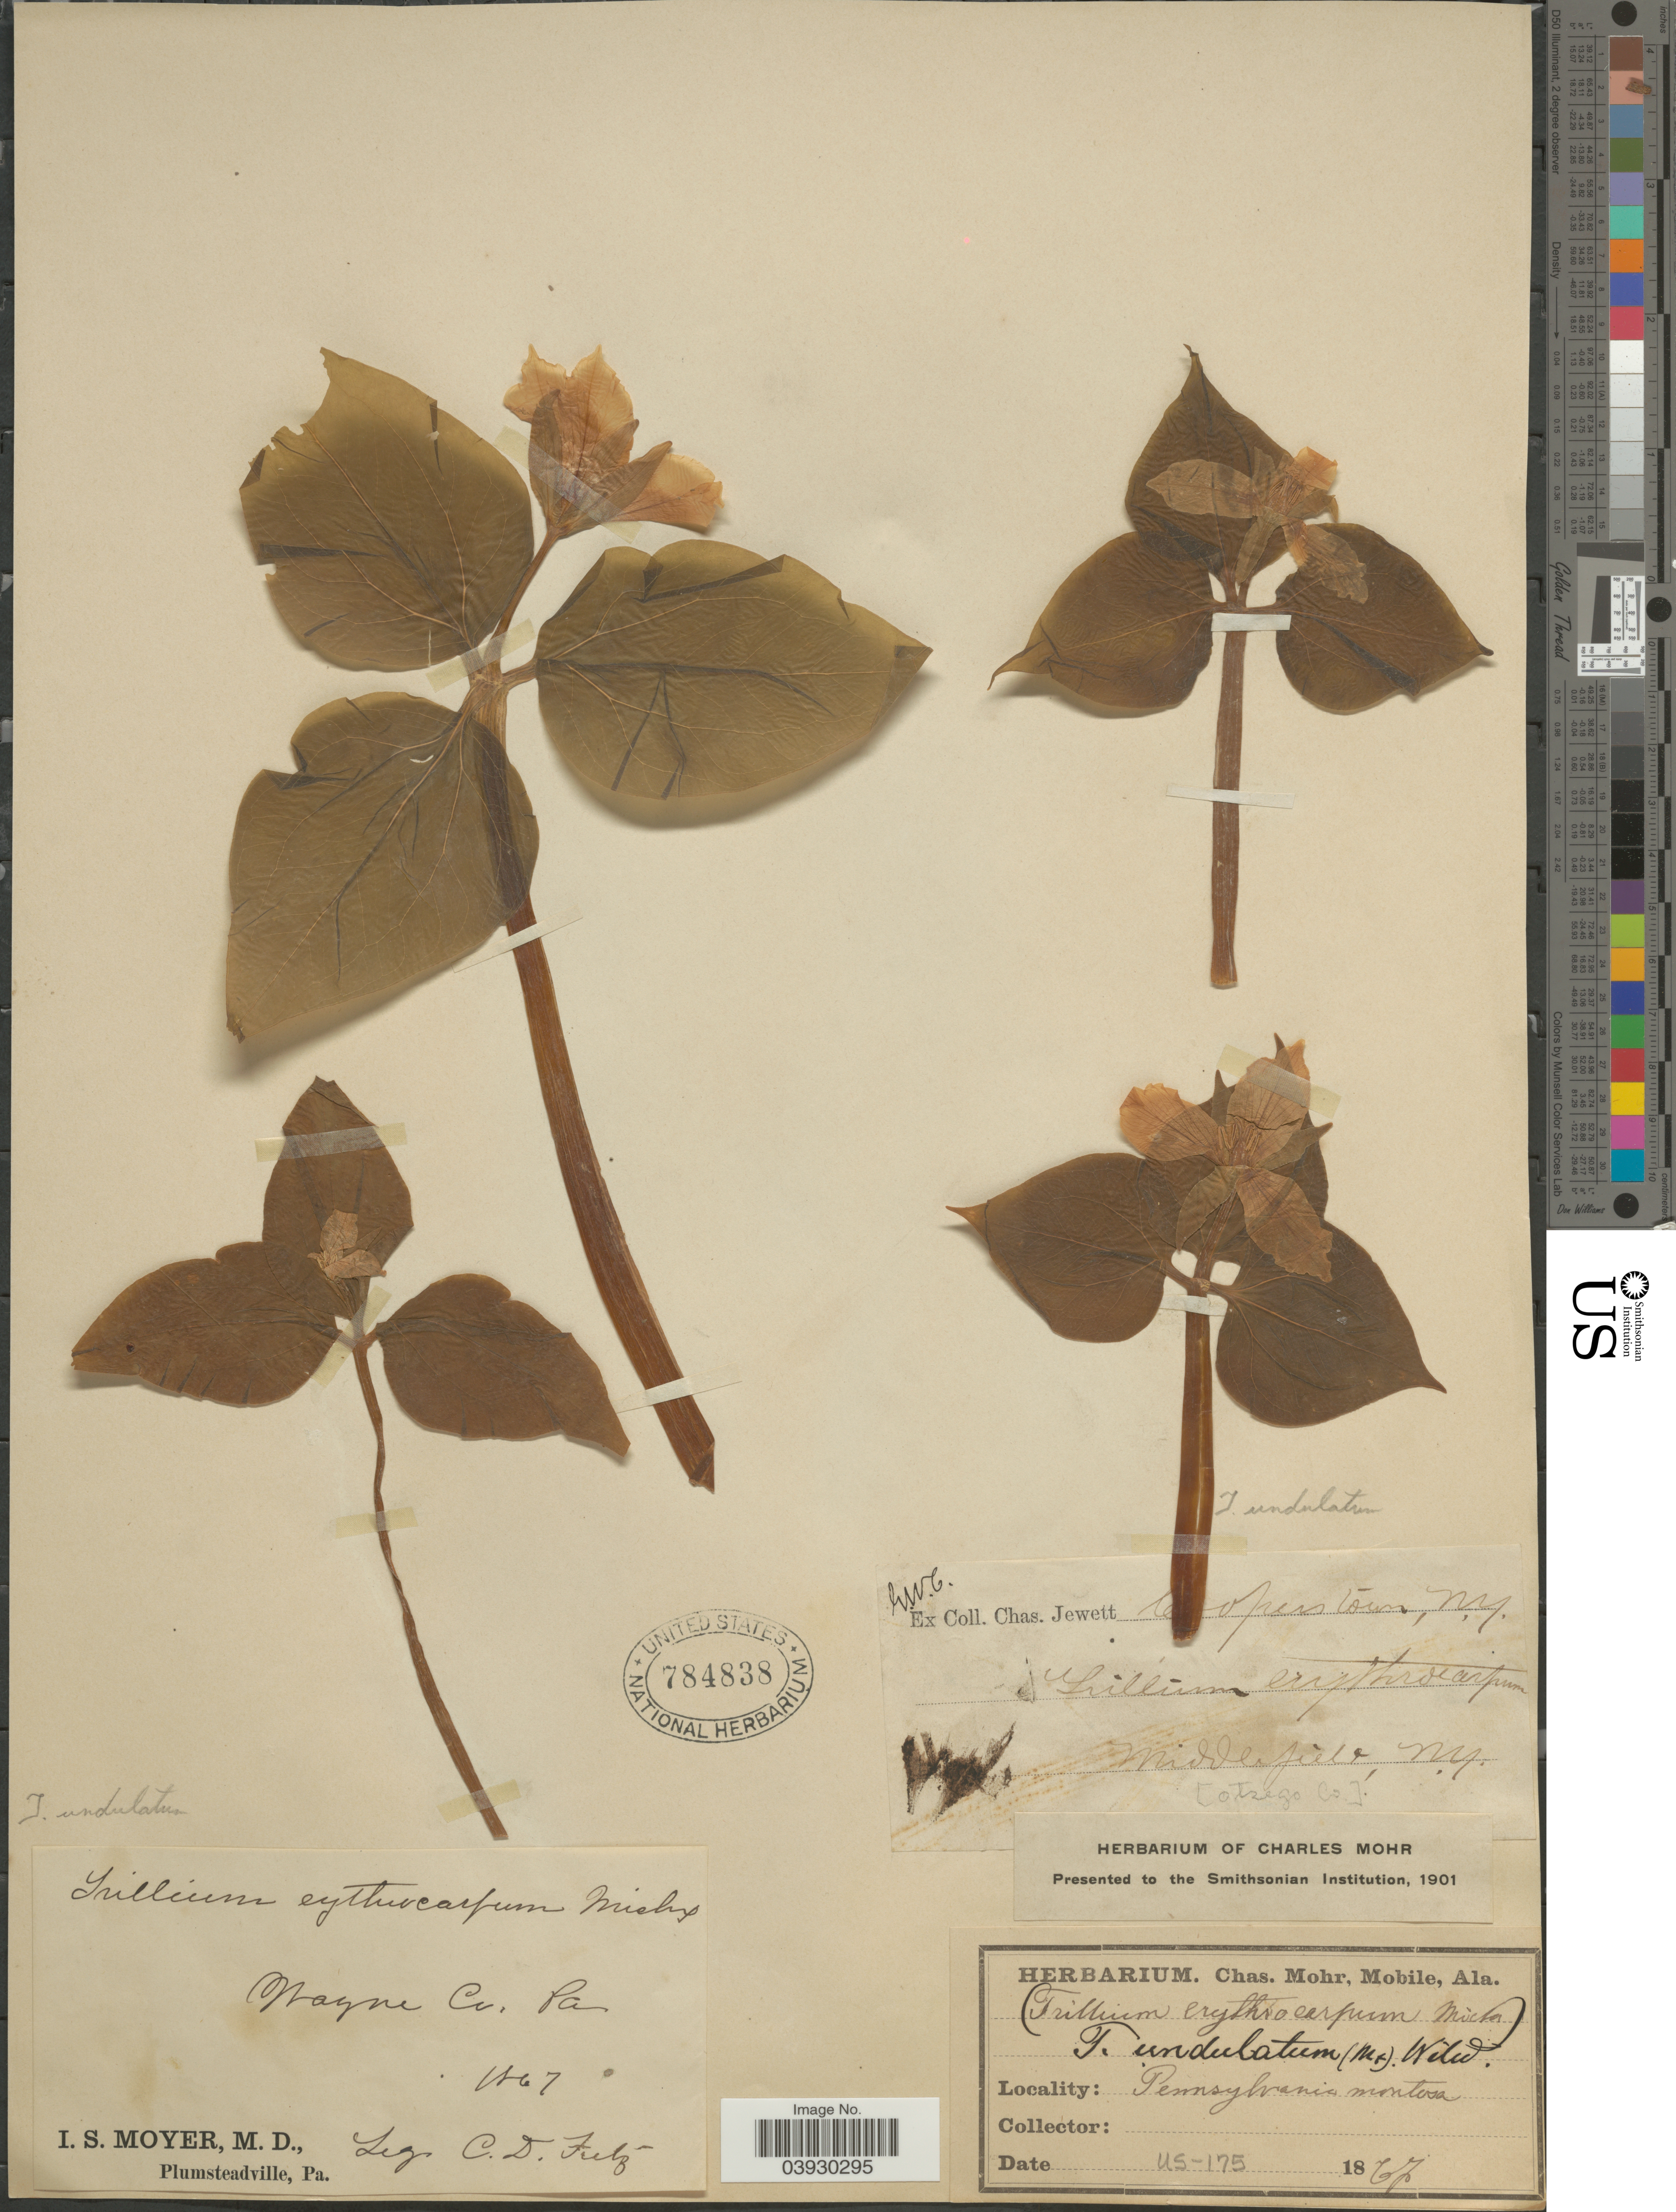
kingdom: Plantae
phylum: Tracheophyta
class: Liliopsida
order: Liliales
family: Melanthiaceae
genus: Trillium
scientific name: Trillium undulatum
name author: Willd.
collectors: I. S. Moyer & C. D. Fretz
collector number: US-175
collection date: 1867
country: United States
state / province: Pennsylvania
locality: Wayne Co. Pennsylvania montosa.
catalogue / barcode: US 784838